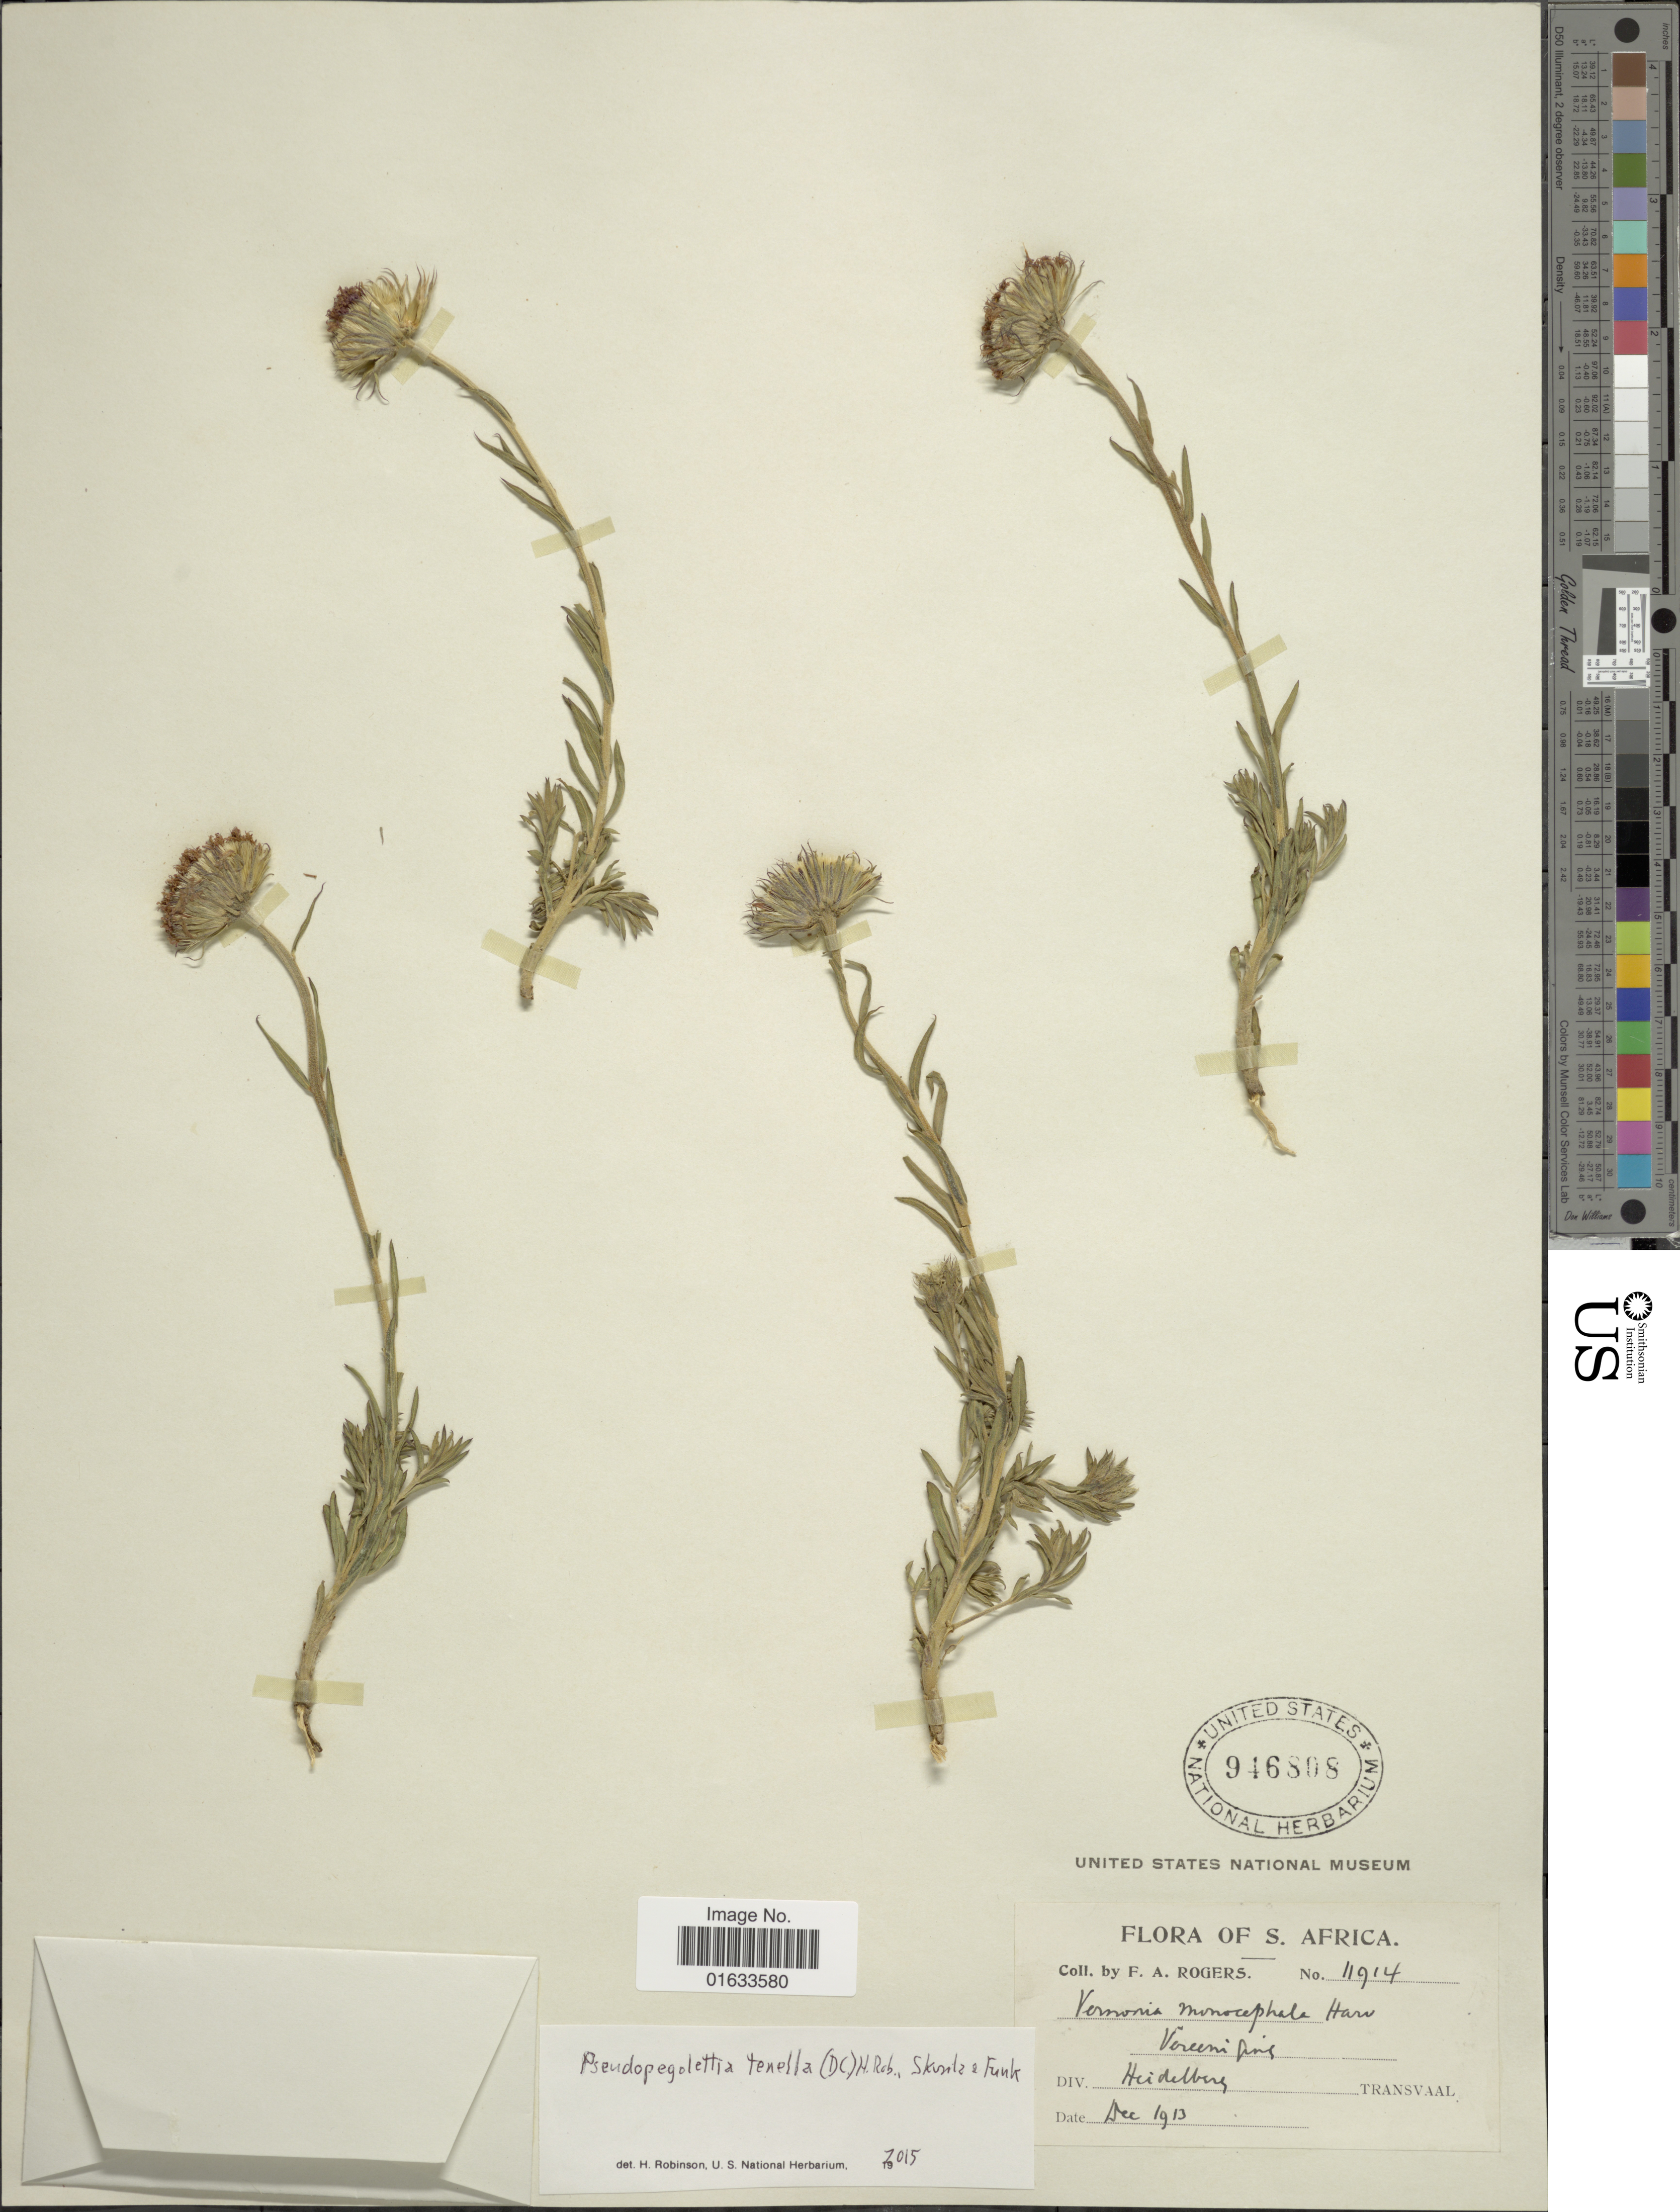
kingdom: Plantae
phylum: Tracheophyta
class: Magnoliopsida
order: Asterales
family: Asteraceae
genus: Pseudopegolettia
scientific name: Pseudopegolettia tenella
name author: (DC.) H. Rob. et al.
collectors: F. A. Rogers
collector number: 11914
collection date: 1913-12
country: South Africa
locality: Heidelberg, Transvaal.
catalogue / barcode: US 946808